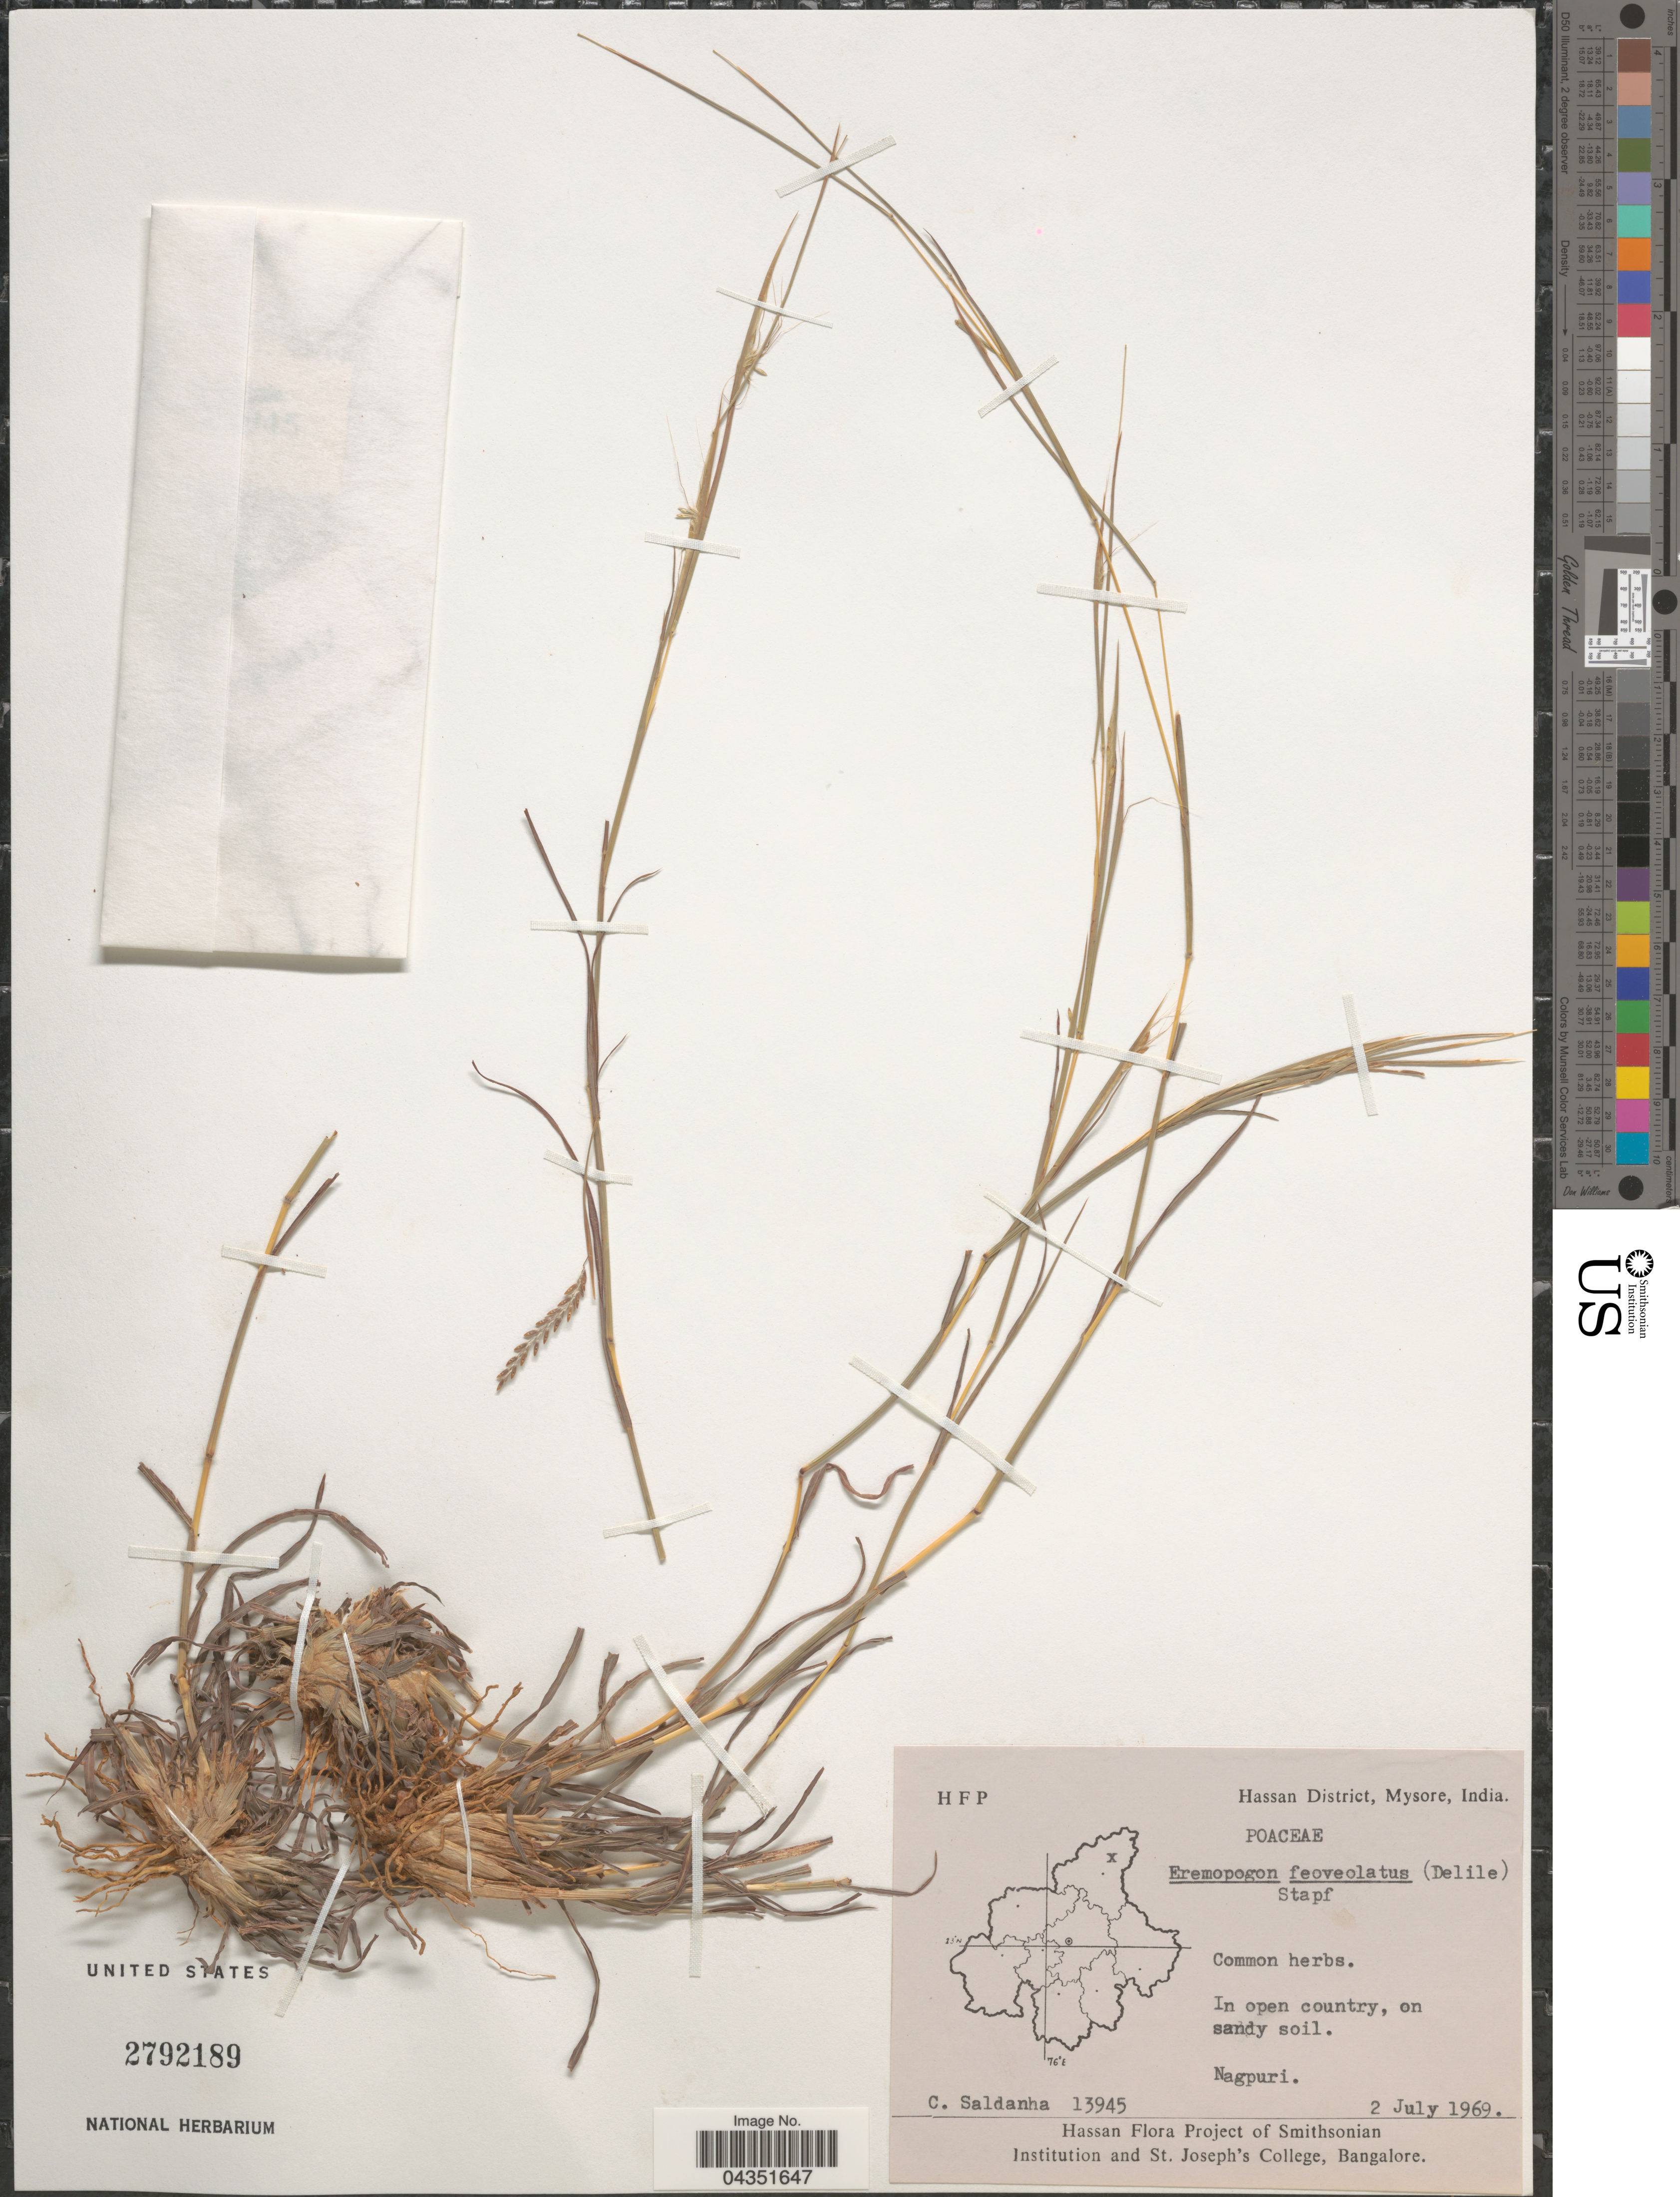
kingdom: Plantae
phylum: Tracheophyta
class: Liliopsida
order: Poales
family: Poaceae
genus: Eremopogon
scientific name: Eremopogon foveolatus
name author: (Delile) Stapf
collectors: C. Saldanha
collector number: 13945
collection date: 1969-07-02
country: India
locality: Hassan District, Mysore. Nagpuri.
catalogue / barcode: US 2792189